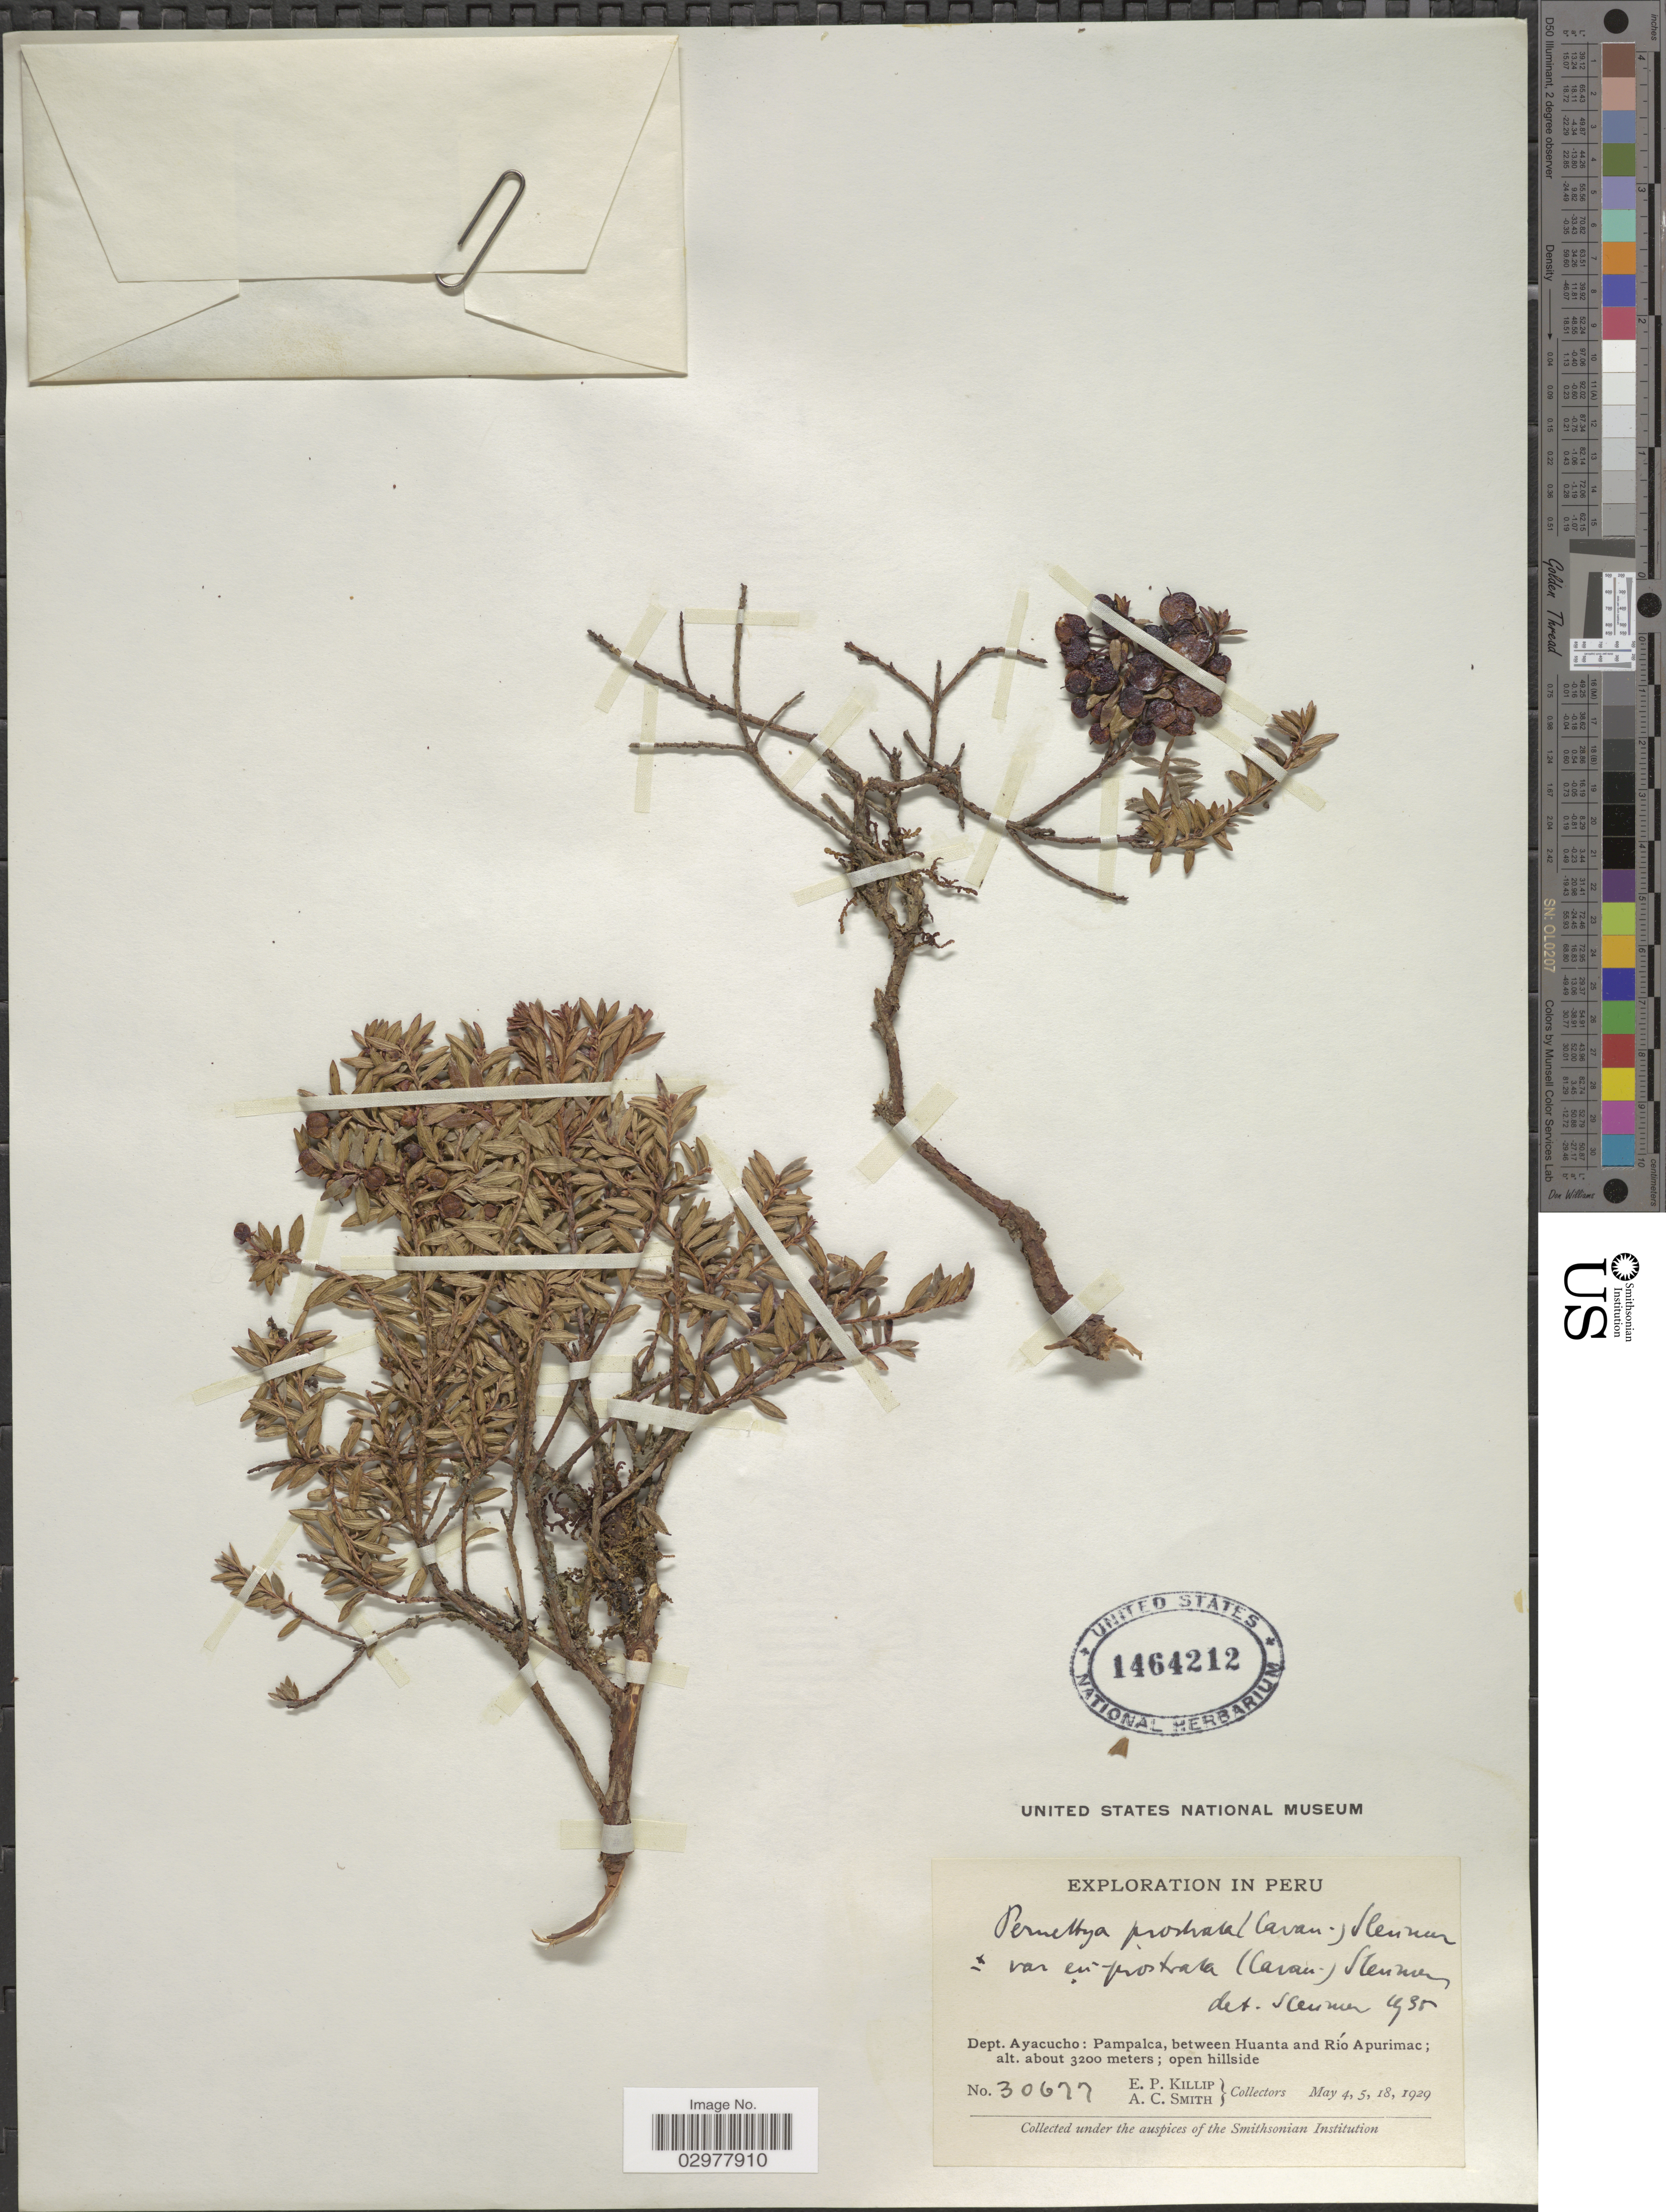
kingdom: Plantae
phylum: Tracheophyta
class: Magnoliopsida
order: Ericales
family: Ericaceae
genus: Pernettya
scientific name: Pernettya prostrata var. euprostrata Sleumer, nom. inval.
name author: Sleumer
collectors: E. P. Killip & A. C. Smith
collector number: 30677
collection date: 1929-05-04/1929-05-18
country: Peru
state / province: Ayacucho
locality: Dept. Ayacucho: Pampalca, between Huanta and Río Apurimac.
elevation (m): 3200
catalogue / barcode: US 1464212